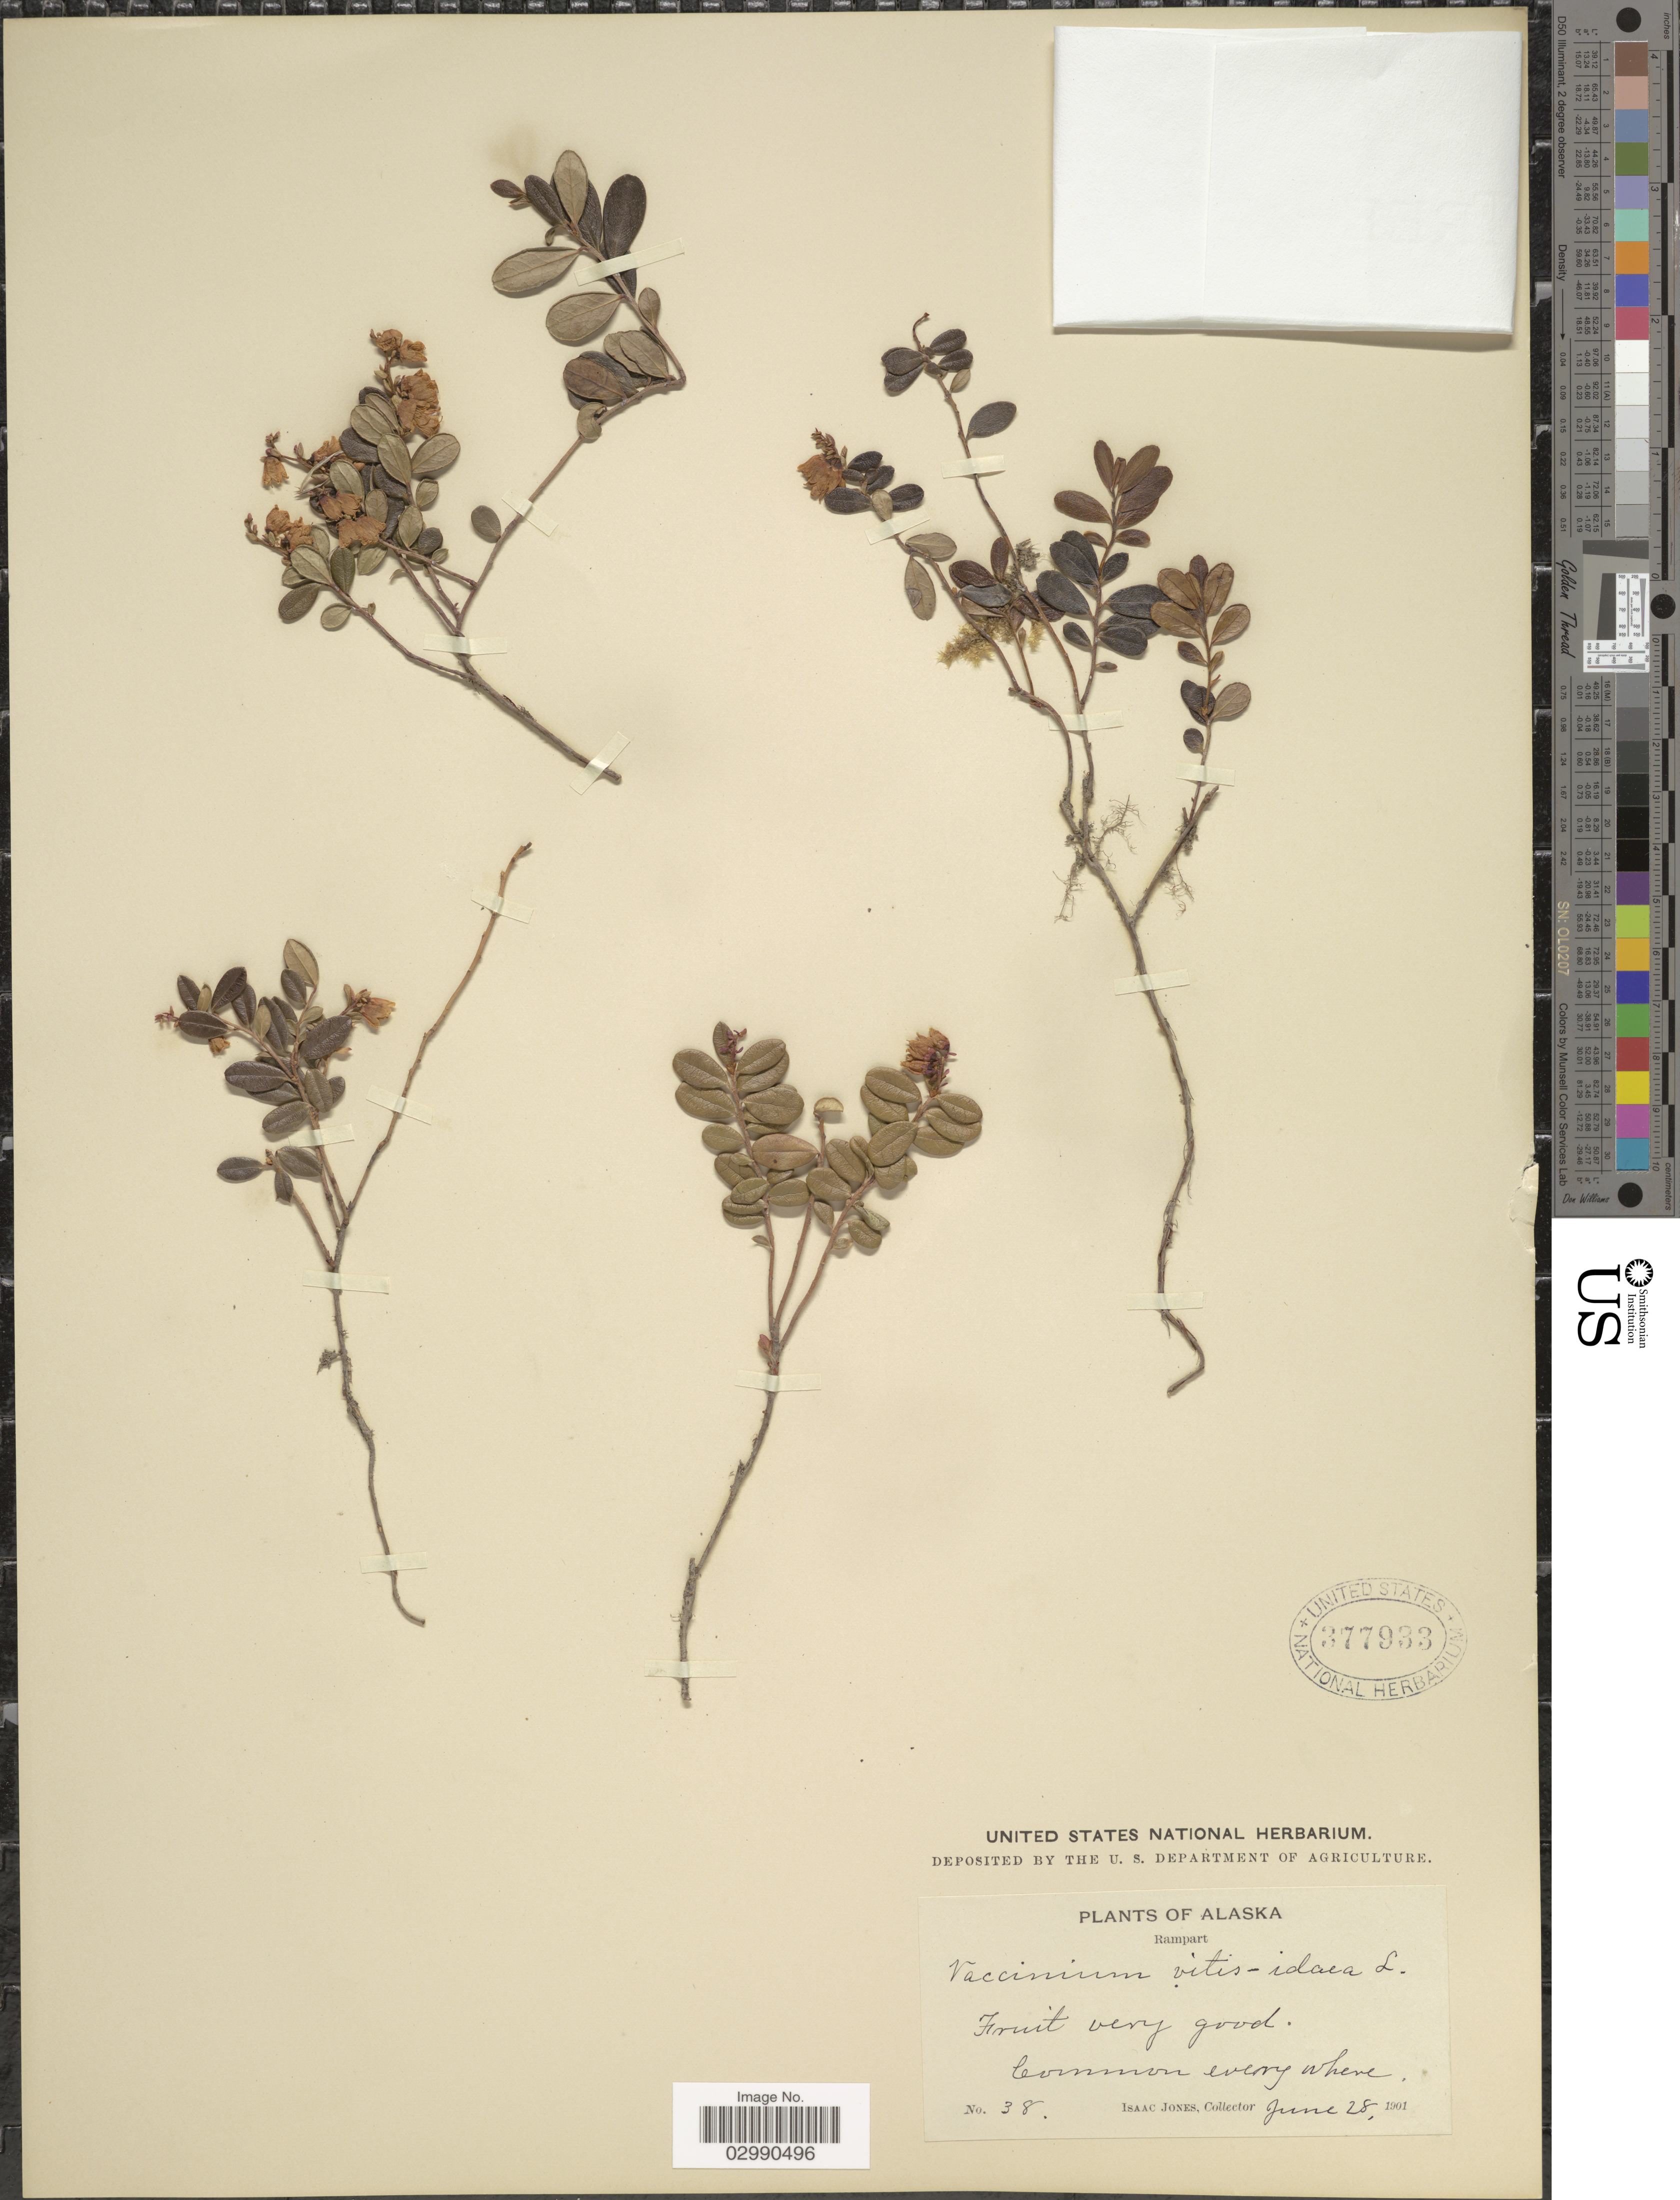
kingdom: Plantae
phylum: Tracheophyta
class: Magnoliopsida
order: Ericales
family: Ericaceae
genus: Vaccinium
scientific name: Vaccinium vitis-idaea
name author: L.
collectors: I. Jones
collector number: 38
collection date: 1901-06-28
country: United States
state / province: Alaska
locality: Rampart.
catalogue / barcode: US 377933